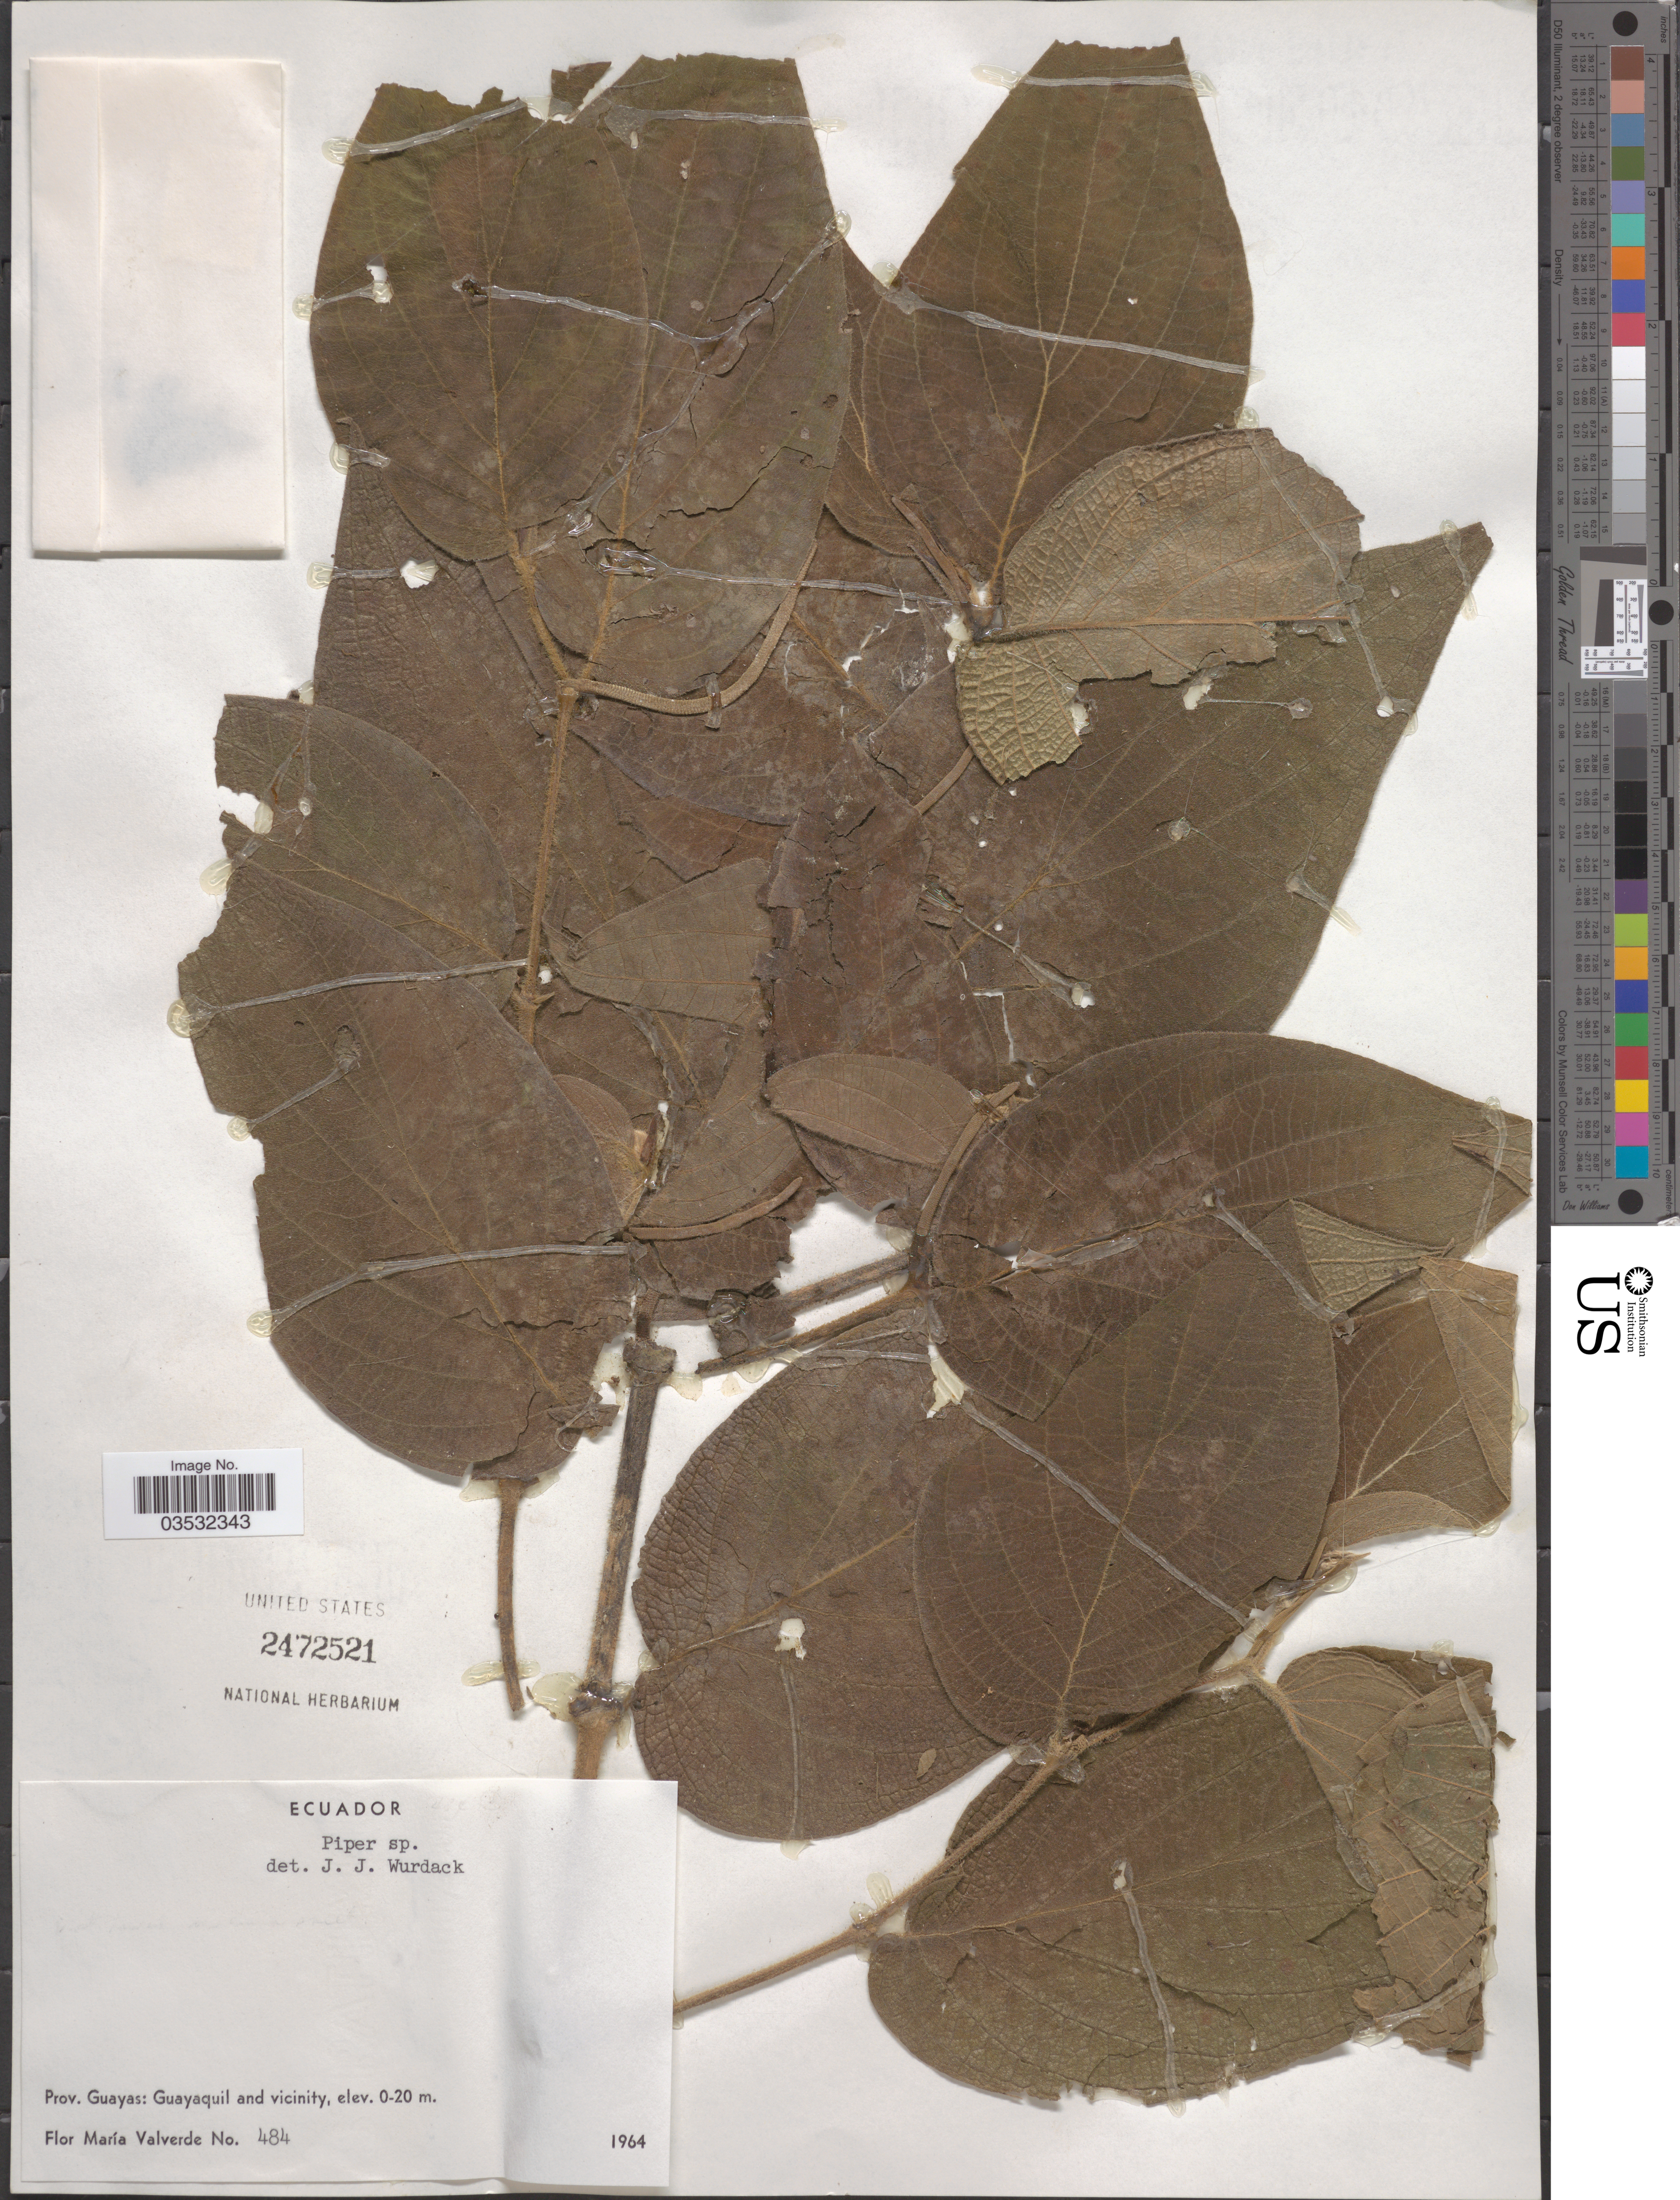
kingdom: Plantae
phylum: Tracheophyta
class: Magnoliopsida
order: Piperales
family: Piperaceae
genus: Piper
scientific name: Piper sp.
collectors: F. M. Valverde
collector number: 484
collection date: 1964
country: Ecuador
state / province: Guayas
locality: Guayaquil and vicinity.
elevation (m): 0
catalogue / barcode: US 2472521